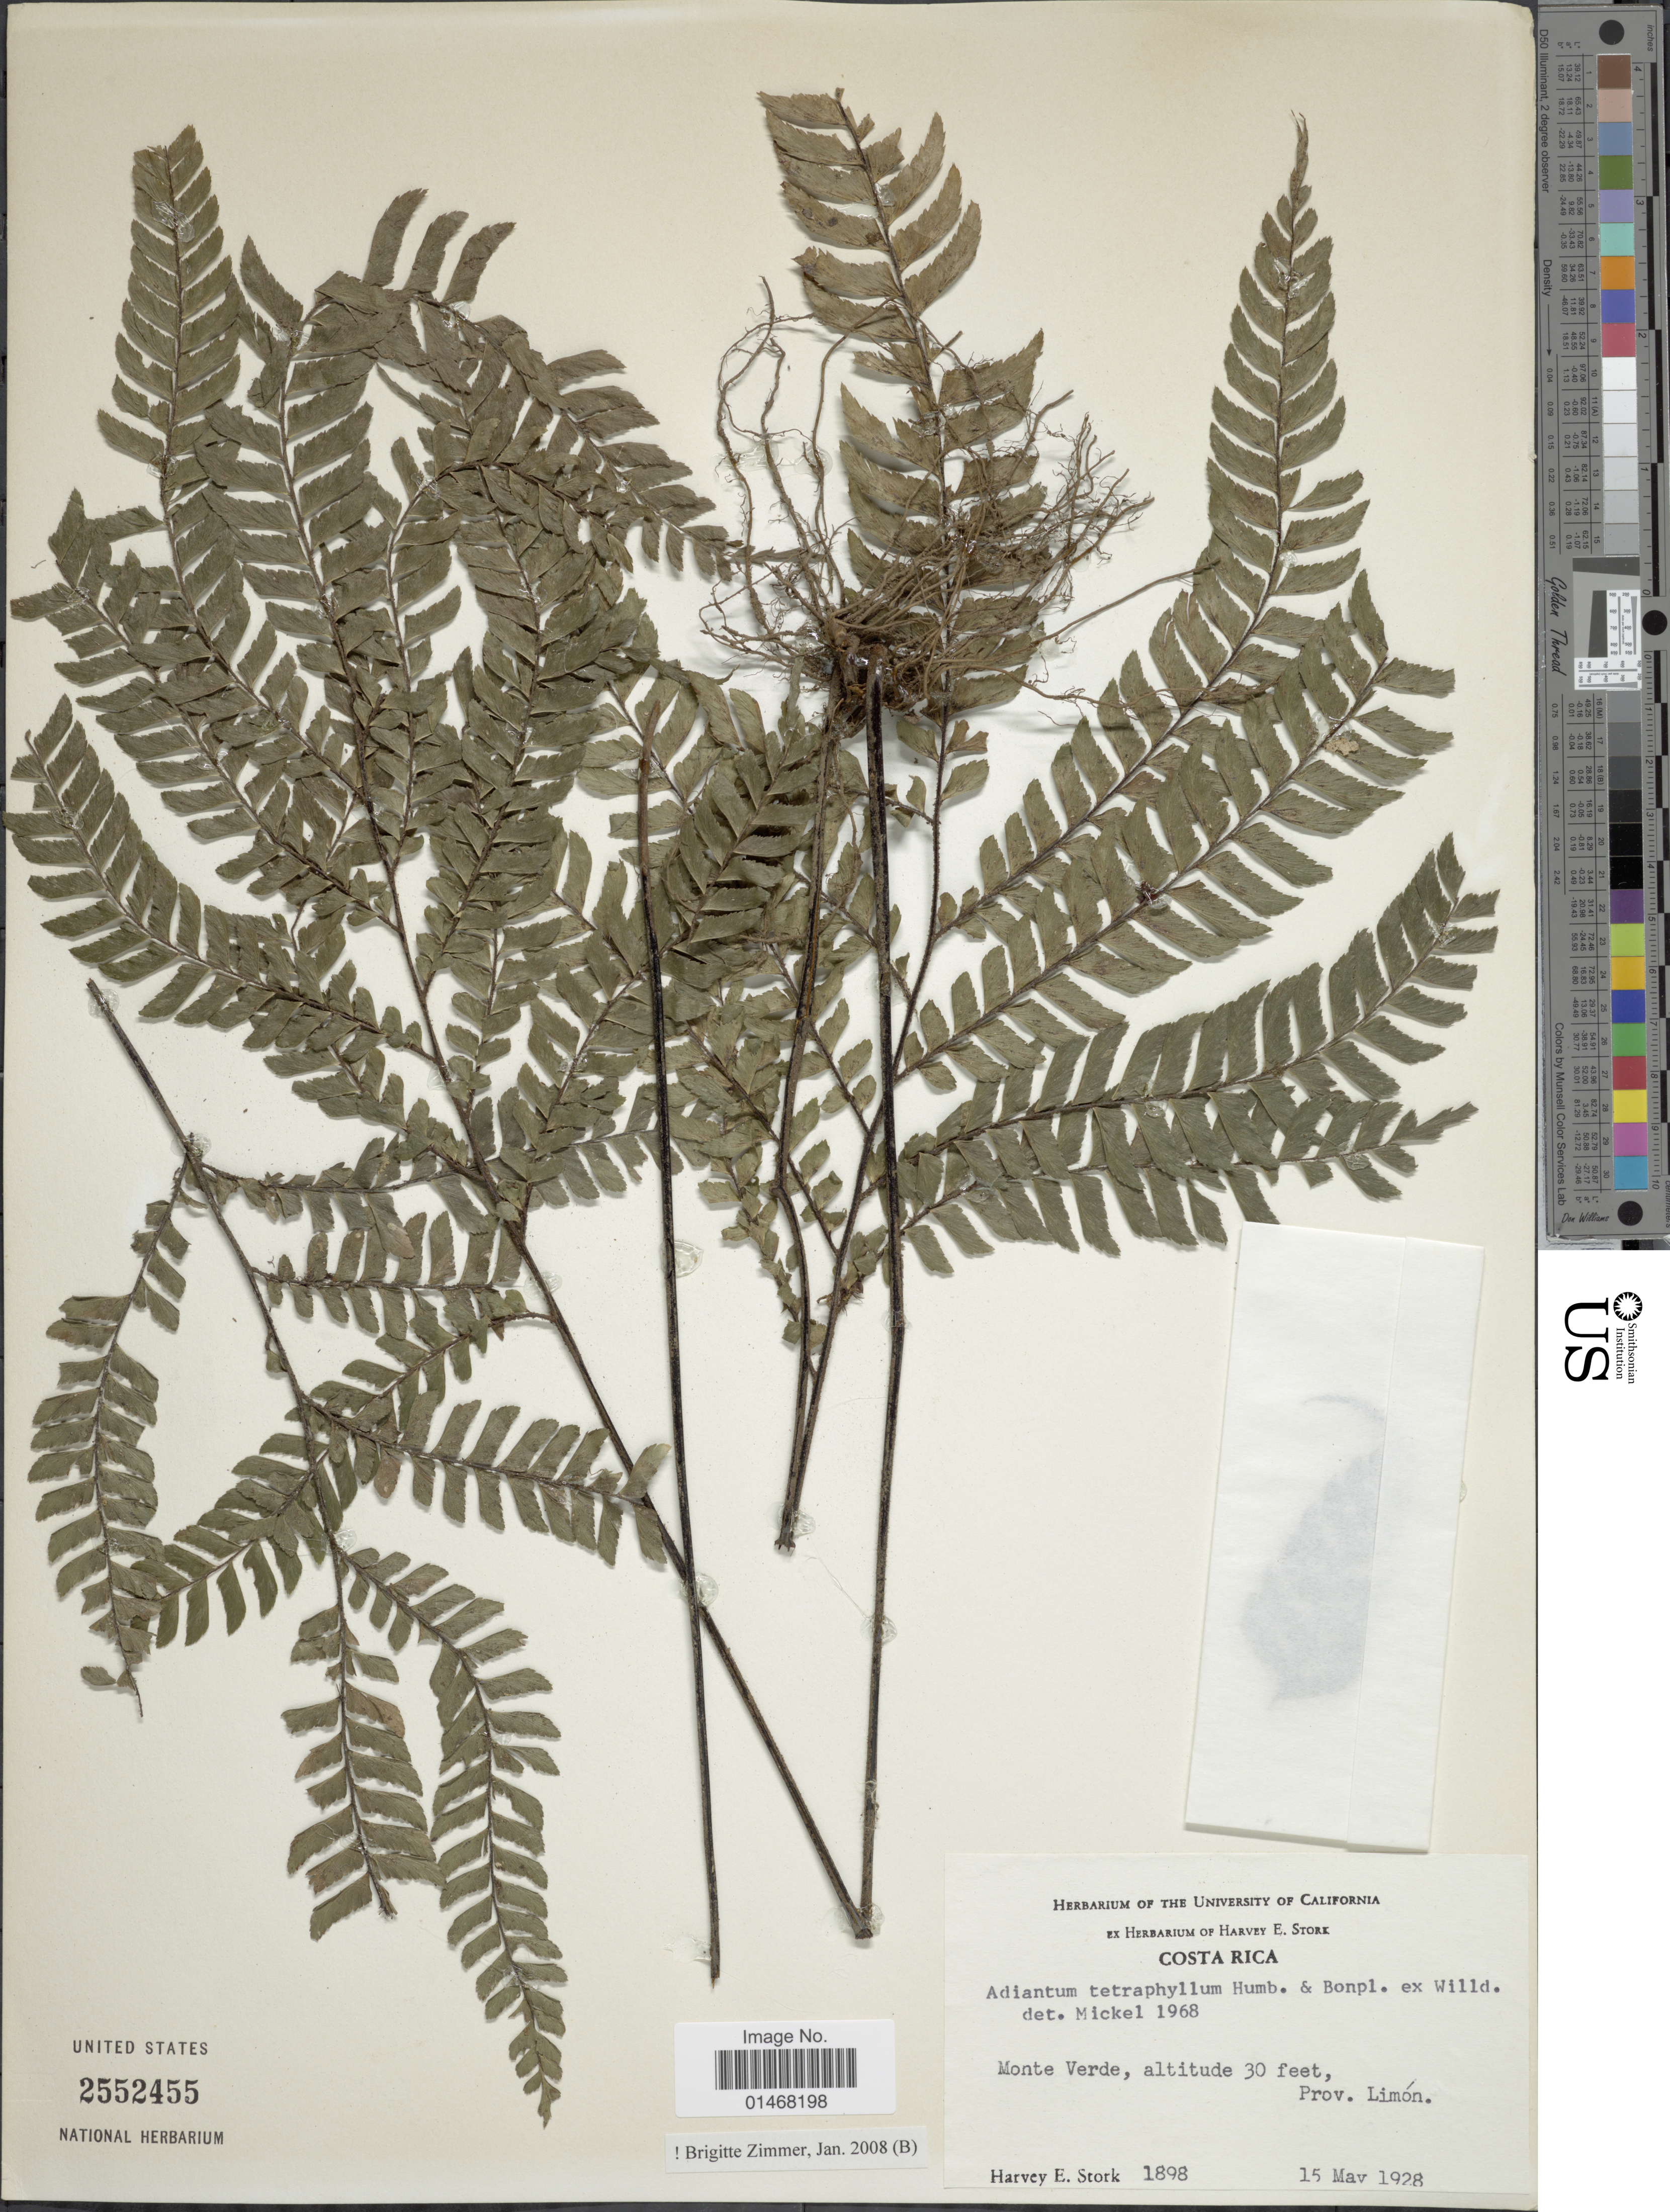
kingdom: Plantae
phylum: Tracheophyta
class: Polypodiopsida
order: Polypodiales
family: Pteridaceae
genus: Adiantum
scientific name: Adiantum tetraphyllum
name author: Humb. & Bonpl. ex Willd.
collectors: H. E. Stork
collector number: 1898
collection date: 1928-05-15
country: Costa Rica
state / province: Limón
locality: Monte Verde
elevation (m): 9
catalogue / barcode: US 2552455